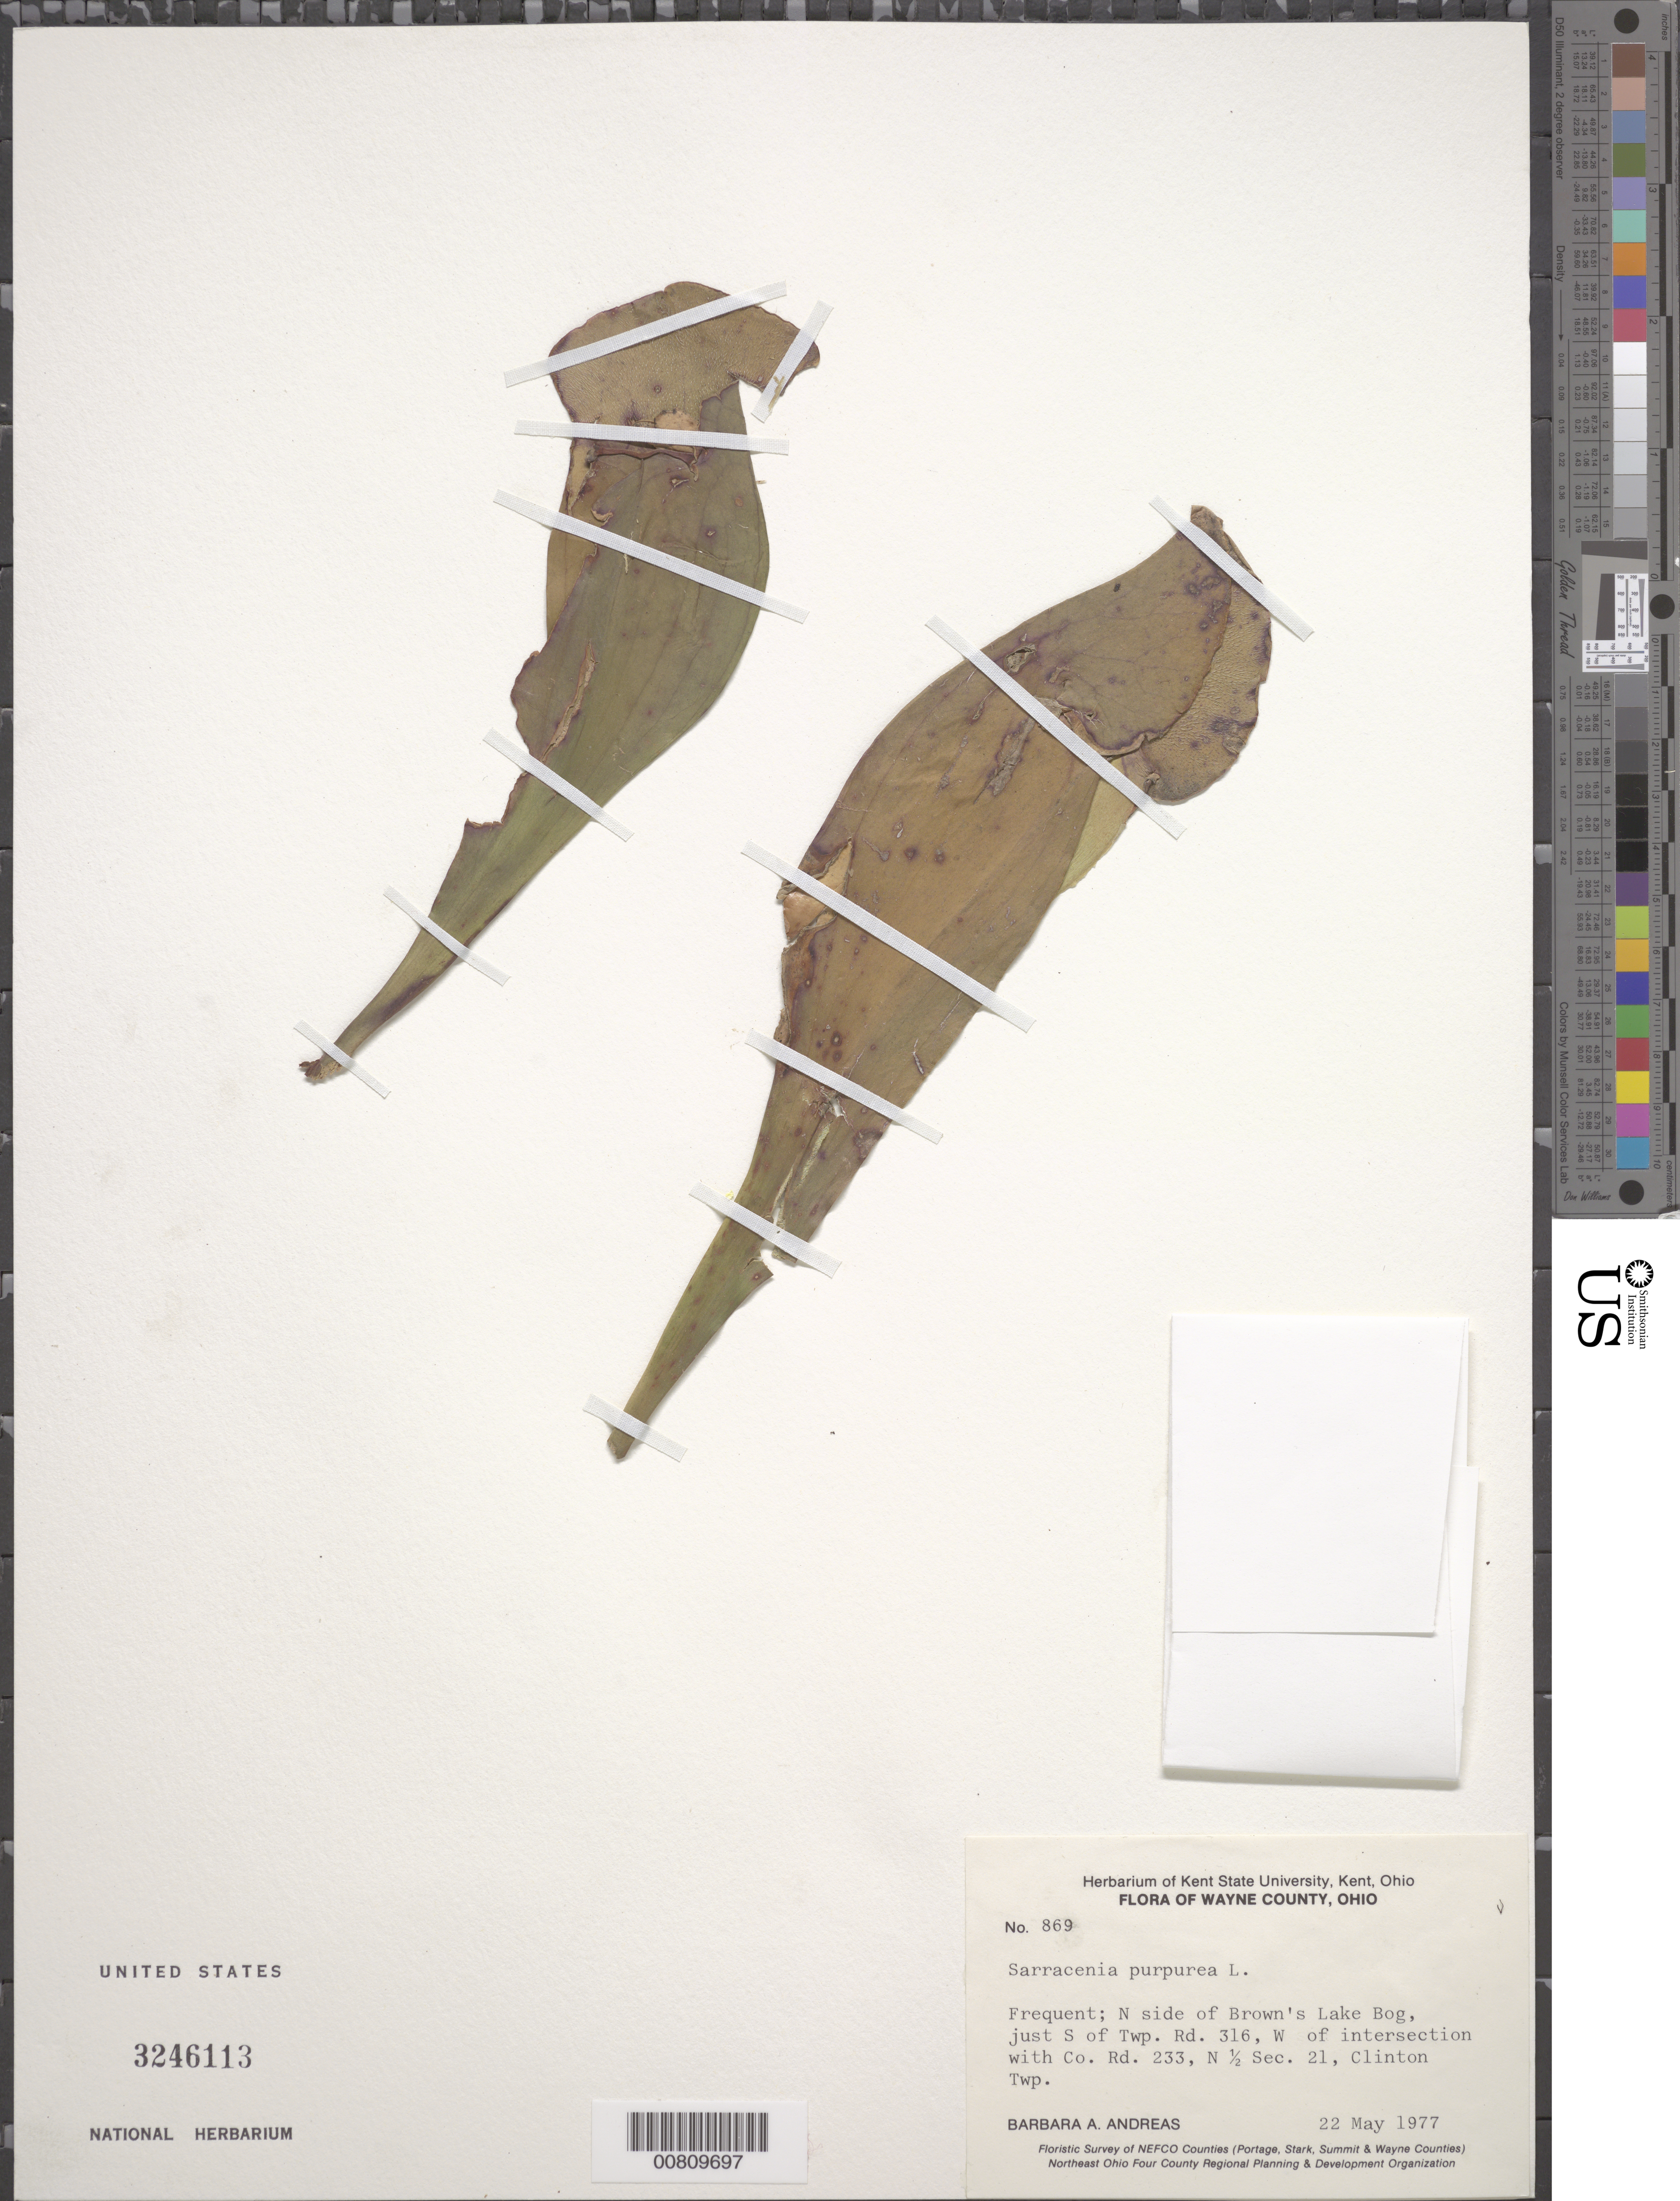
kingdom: Plantae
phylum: Tracheophyta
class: Magnoliopsida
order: Ericales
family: Sarraceniaceae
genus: Sarracenia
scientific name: Sarracenia purpurea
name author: L.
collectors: B. A. Andreas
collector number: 869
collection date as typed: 22 May 1977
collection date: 1977-05-22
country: United States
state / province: Ohio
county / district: Wayne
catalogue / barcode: US 3246113